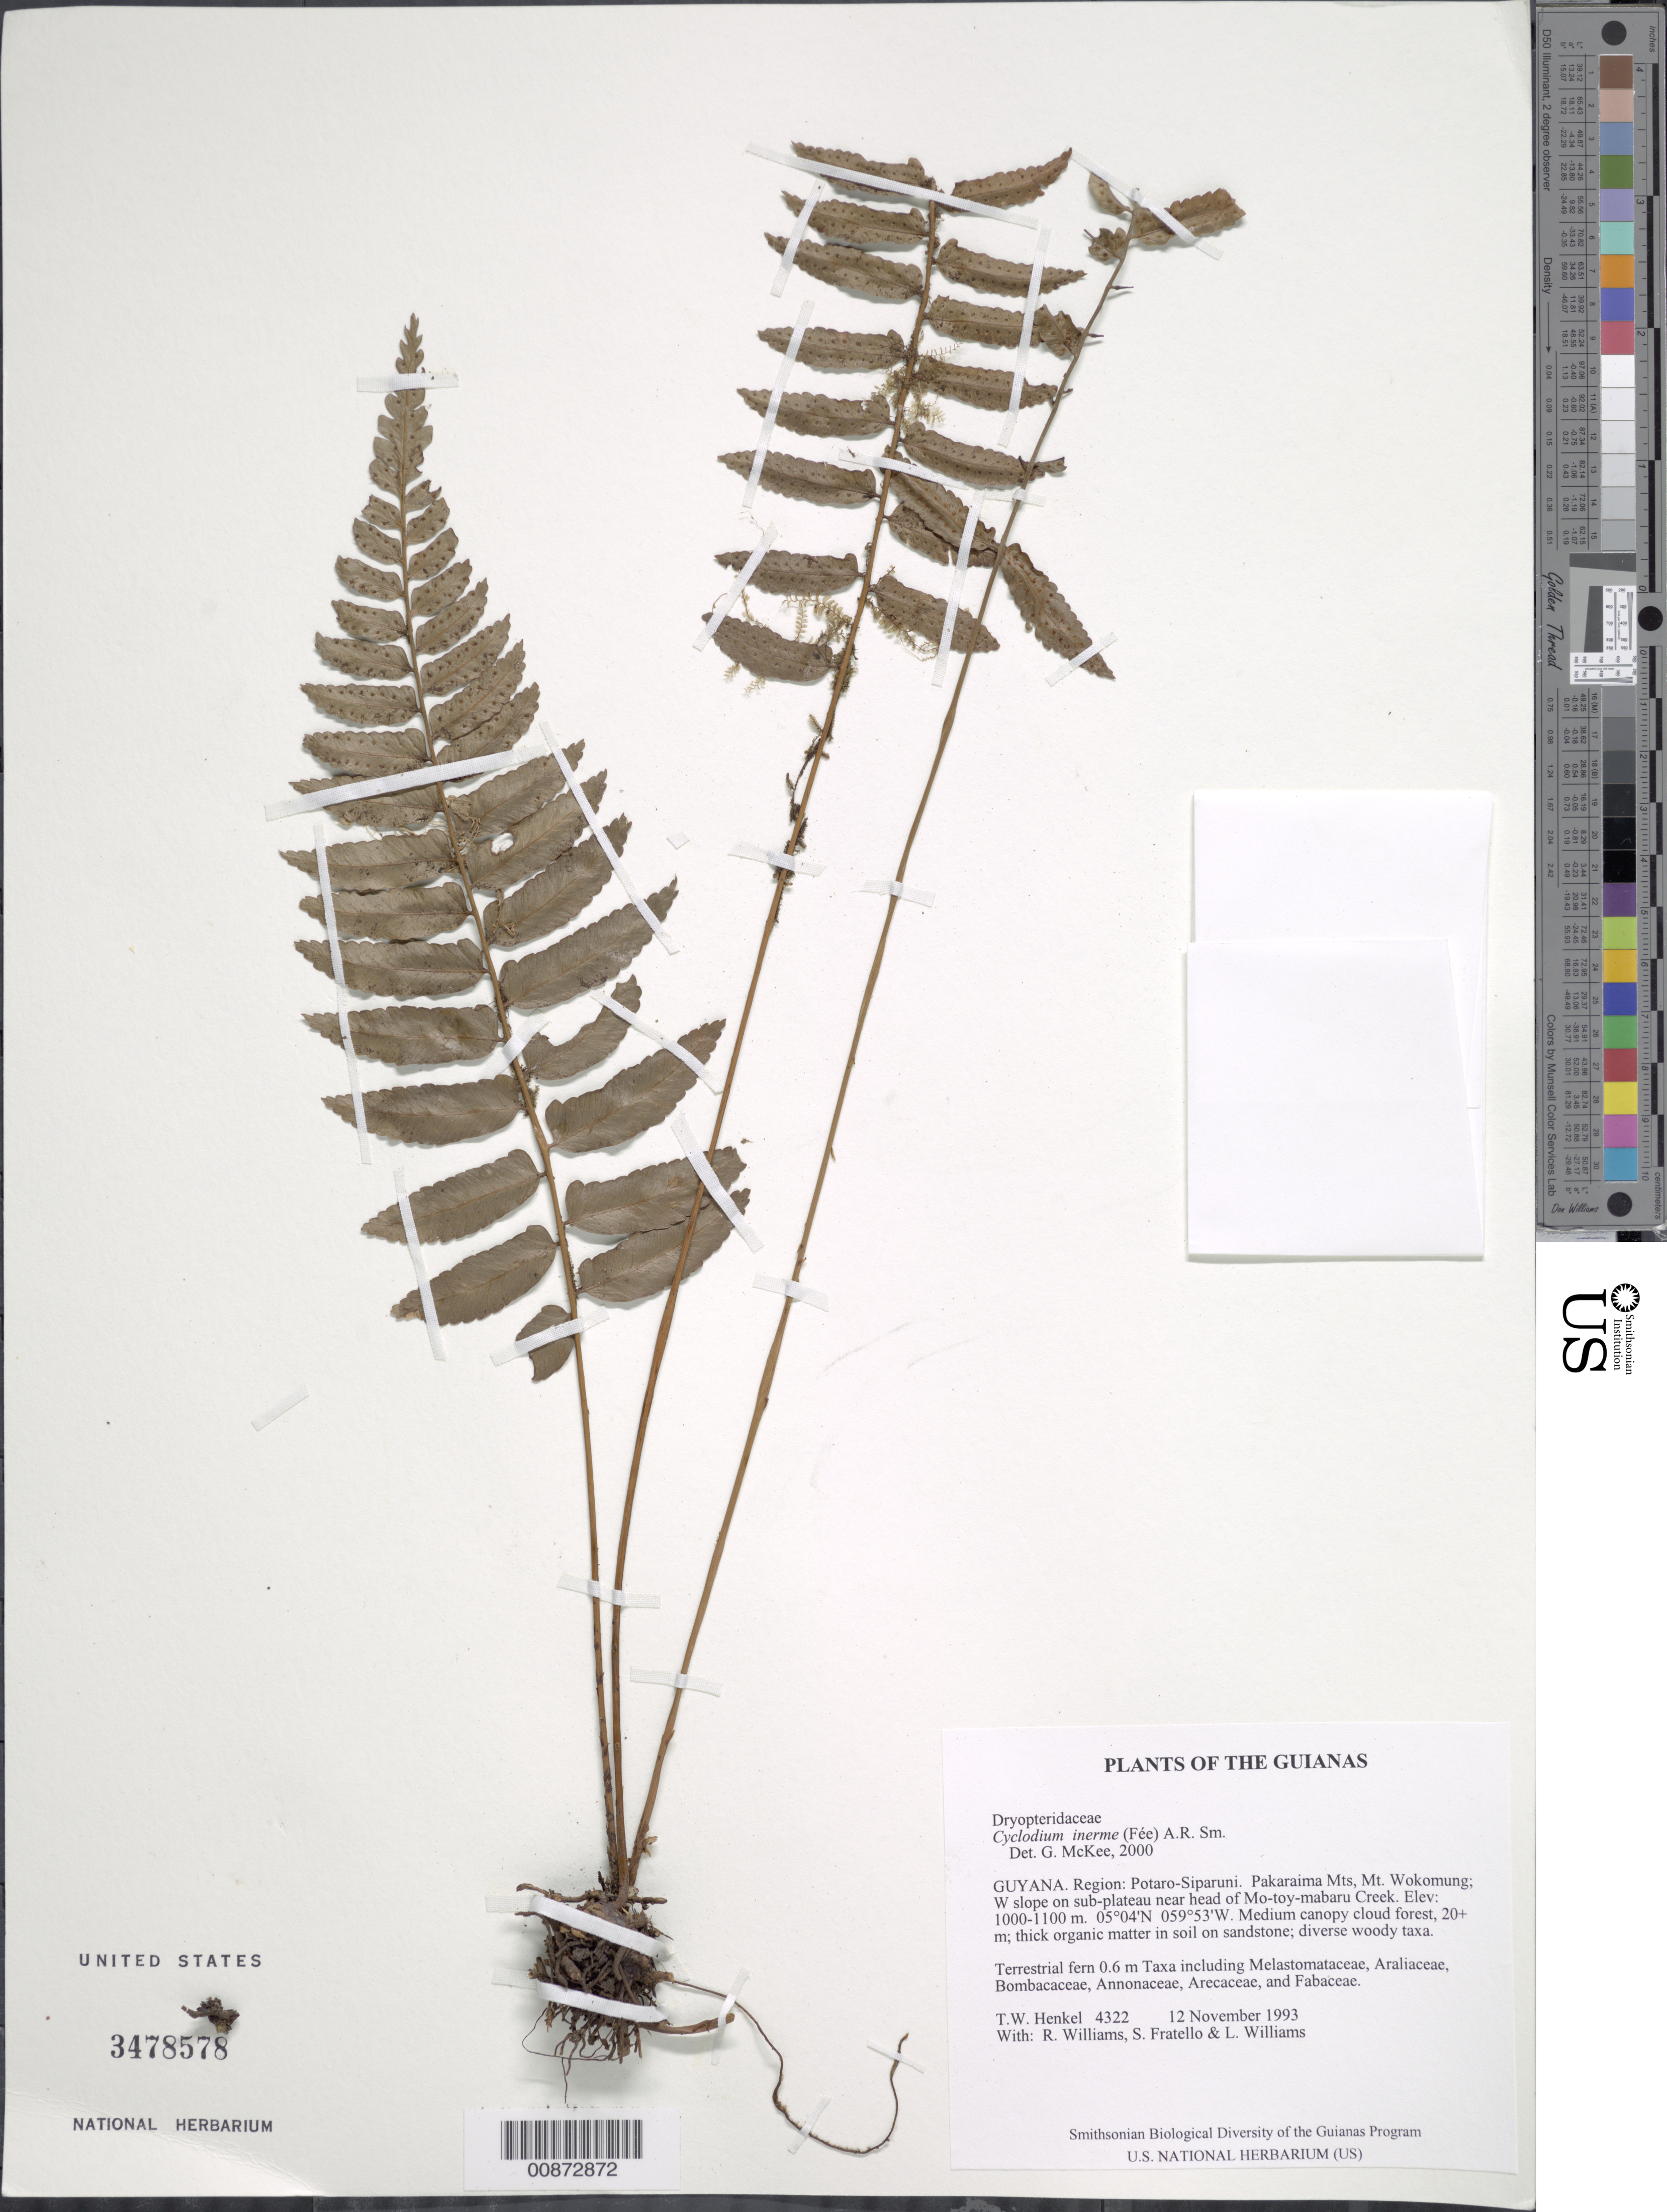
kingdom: Plantae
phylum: Tracheophyta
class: Polypodiopsida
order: Polypodiales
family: Dryopteridaceae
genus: Cyclodium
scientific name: Cyclodium inerme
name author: (Fée) A.R. Sm.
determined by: McKee, G. S., (US), NMNH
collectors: T. Henkel, R. Williams, S. Fratello & L. Williams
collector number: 4322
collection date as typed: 12 November 1993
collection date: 1993-11-12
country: Guyana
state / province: Potaro-Siparuni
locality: Pakaraima Mts, Mt. Wokomung; W slope on sub-plateau near head of Mo-toy-mabaru Creek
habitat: Medium canopy cloud forest, 20+ m; thick organic matter in soil on sandstone; diverse woody taxa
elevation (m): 1000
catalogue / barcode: US 3478578